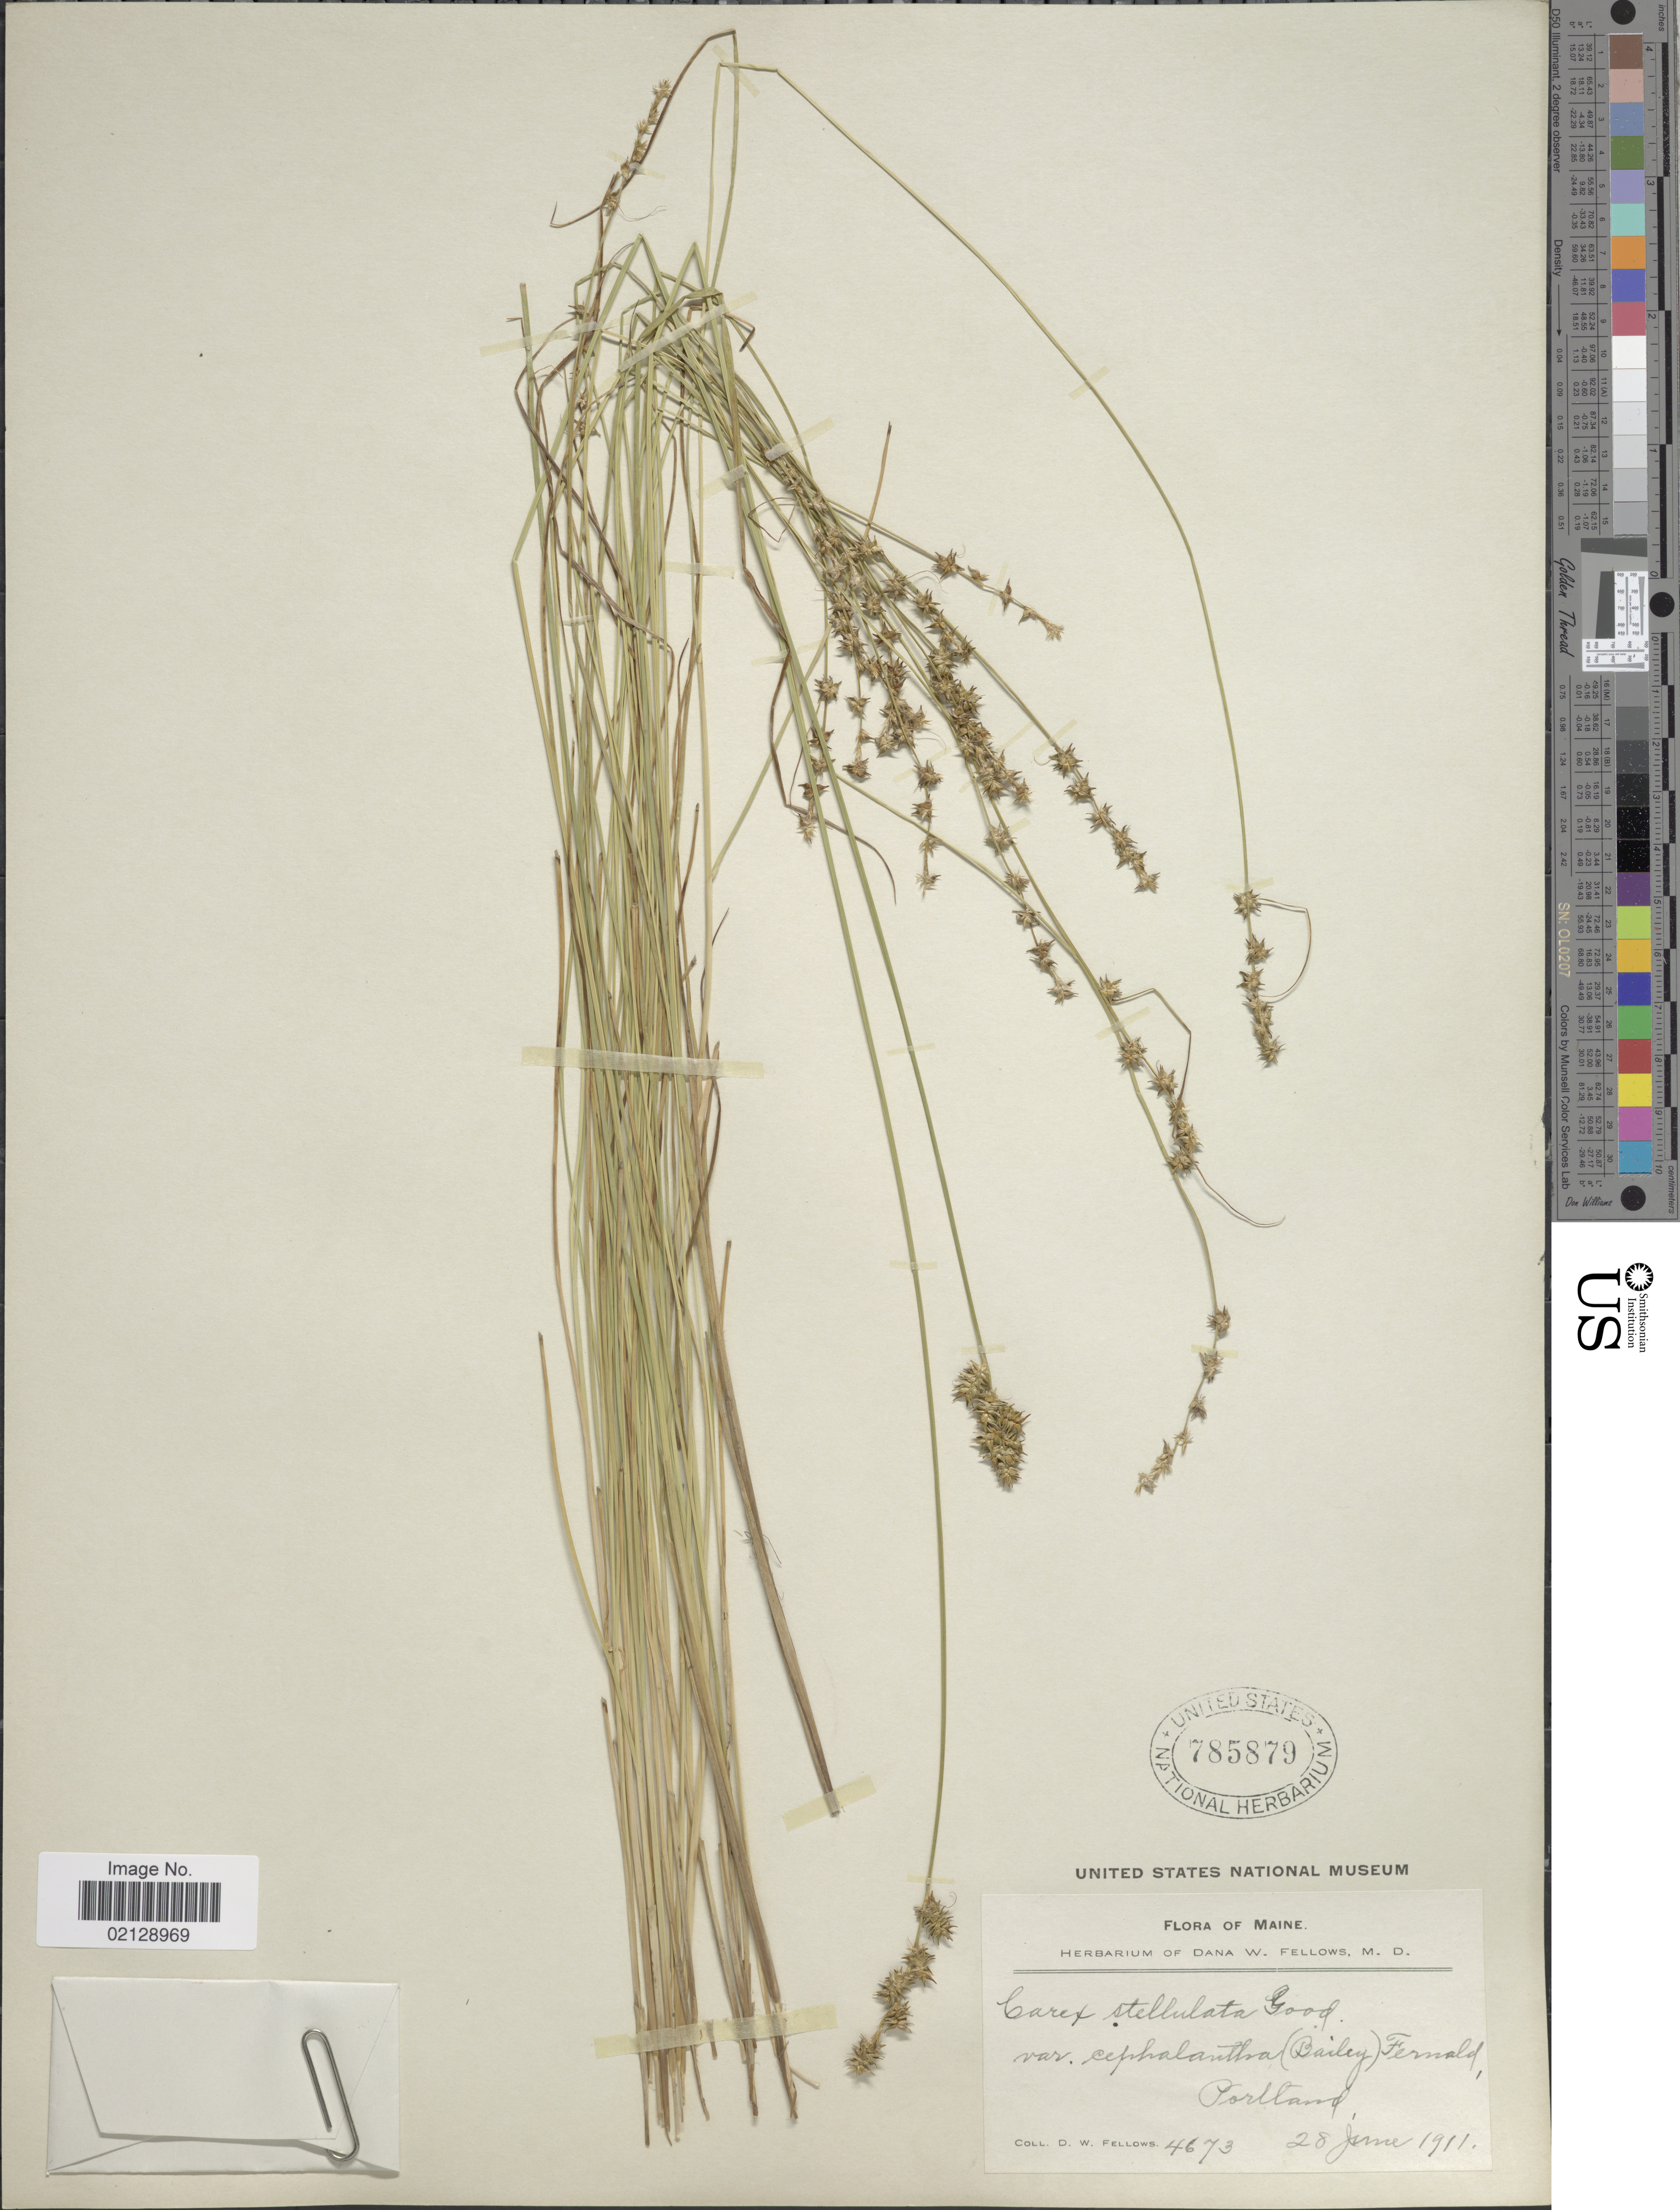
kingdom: Plantae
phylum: Tracheophyta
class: Liliopsida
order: Poales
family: Cyperaceae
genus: Carex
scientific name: Carex echinata subsp. echinata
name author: Murray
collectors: D. W. Fellows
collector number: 4673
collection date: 1911-06-28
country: United States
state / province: Maine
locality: Portland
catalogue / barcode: US 785879